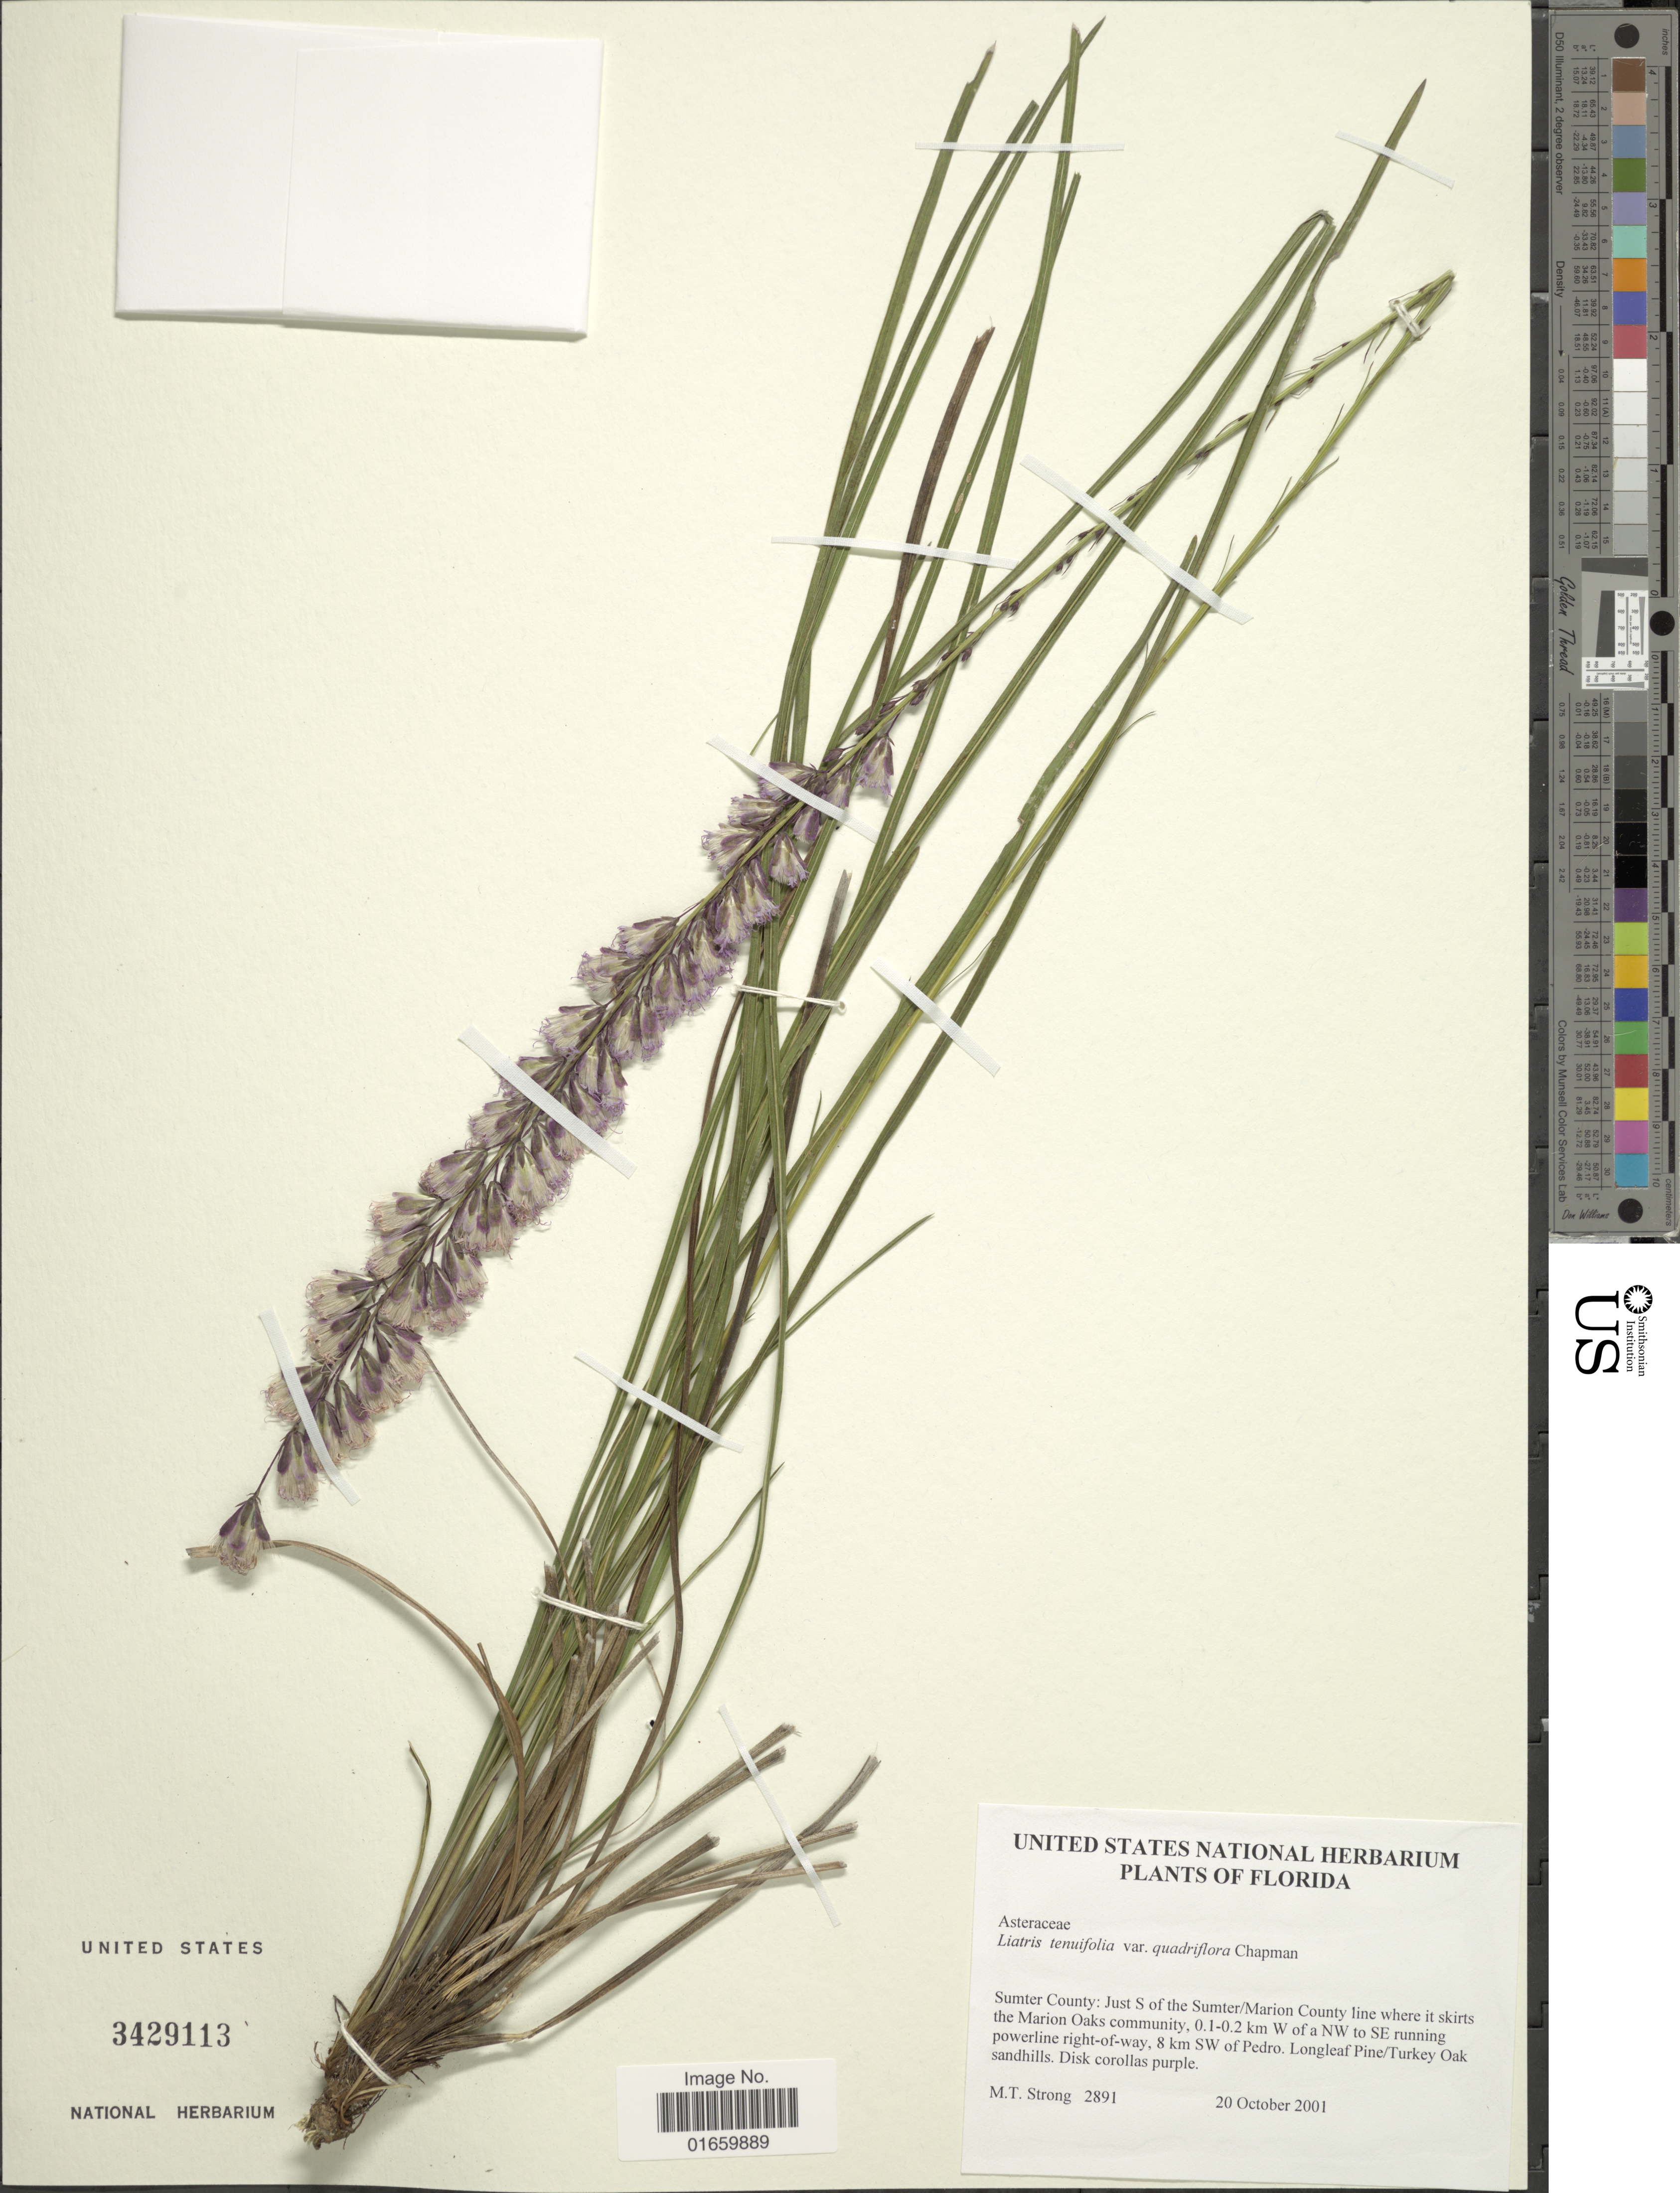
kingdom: Plantae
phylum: Tracheophyta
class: Magnoliopsida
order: Asterales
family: Asteraceae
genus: Liatris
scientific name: Liatris tenuifolia var. quadriflora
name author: Chapm.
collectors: M. T. Strong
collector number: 2891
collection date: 2001-10-20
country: United States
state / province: Florida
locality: Sumter County: Just S of the Sumter/Marion County line where it skirts the Marion Oaks Community, 0.1-0.2 km W of a NW to SE running powerline right-of-way,8 km SW of Pedro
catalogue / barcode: US 3429113